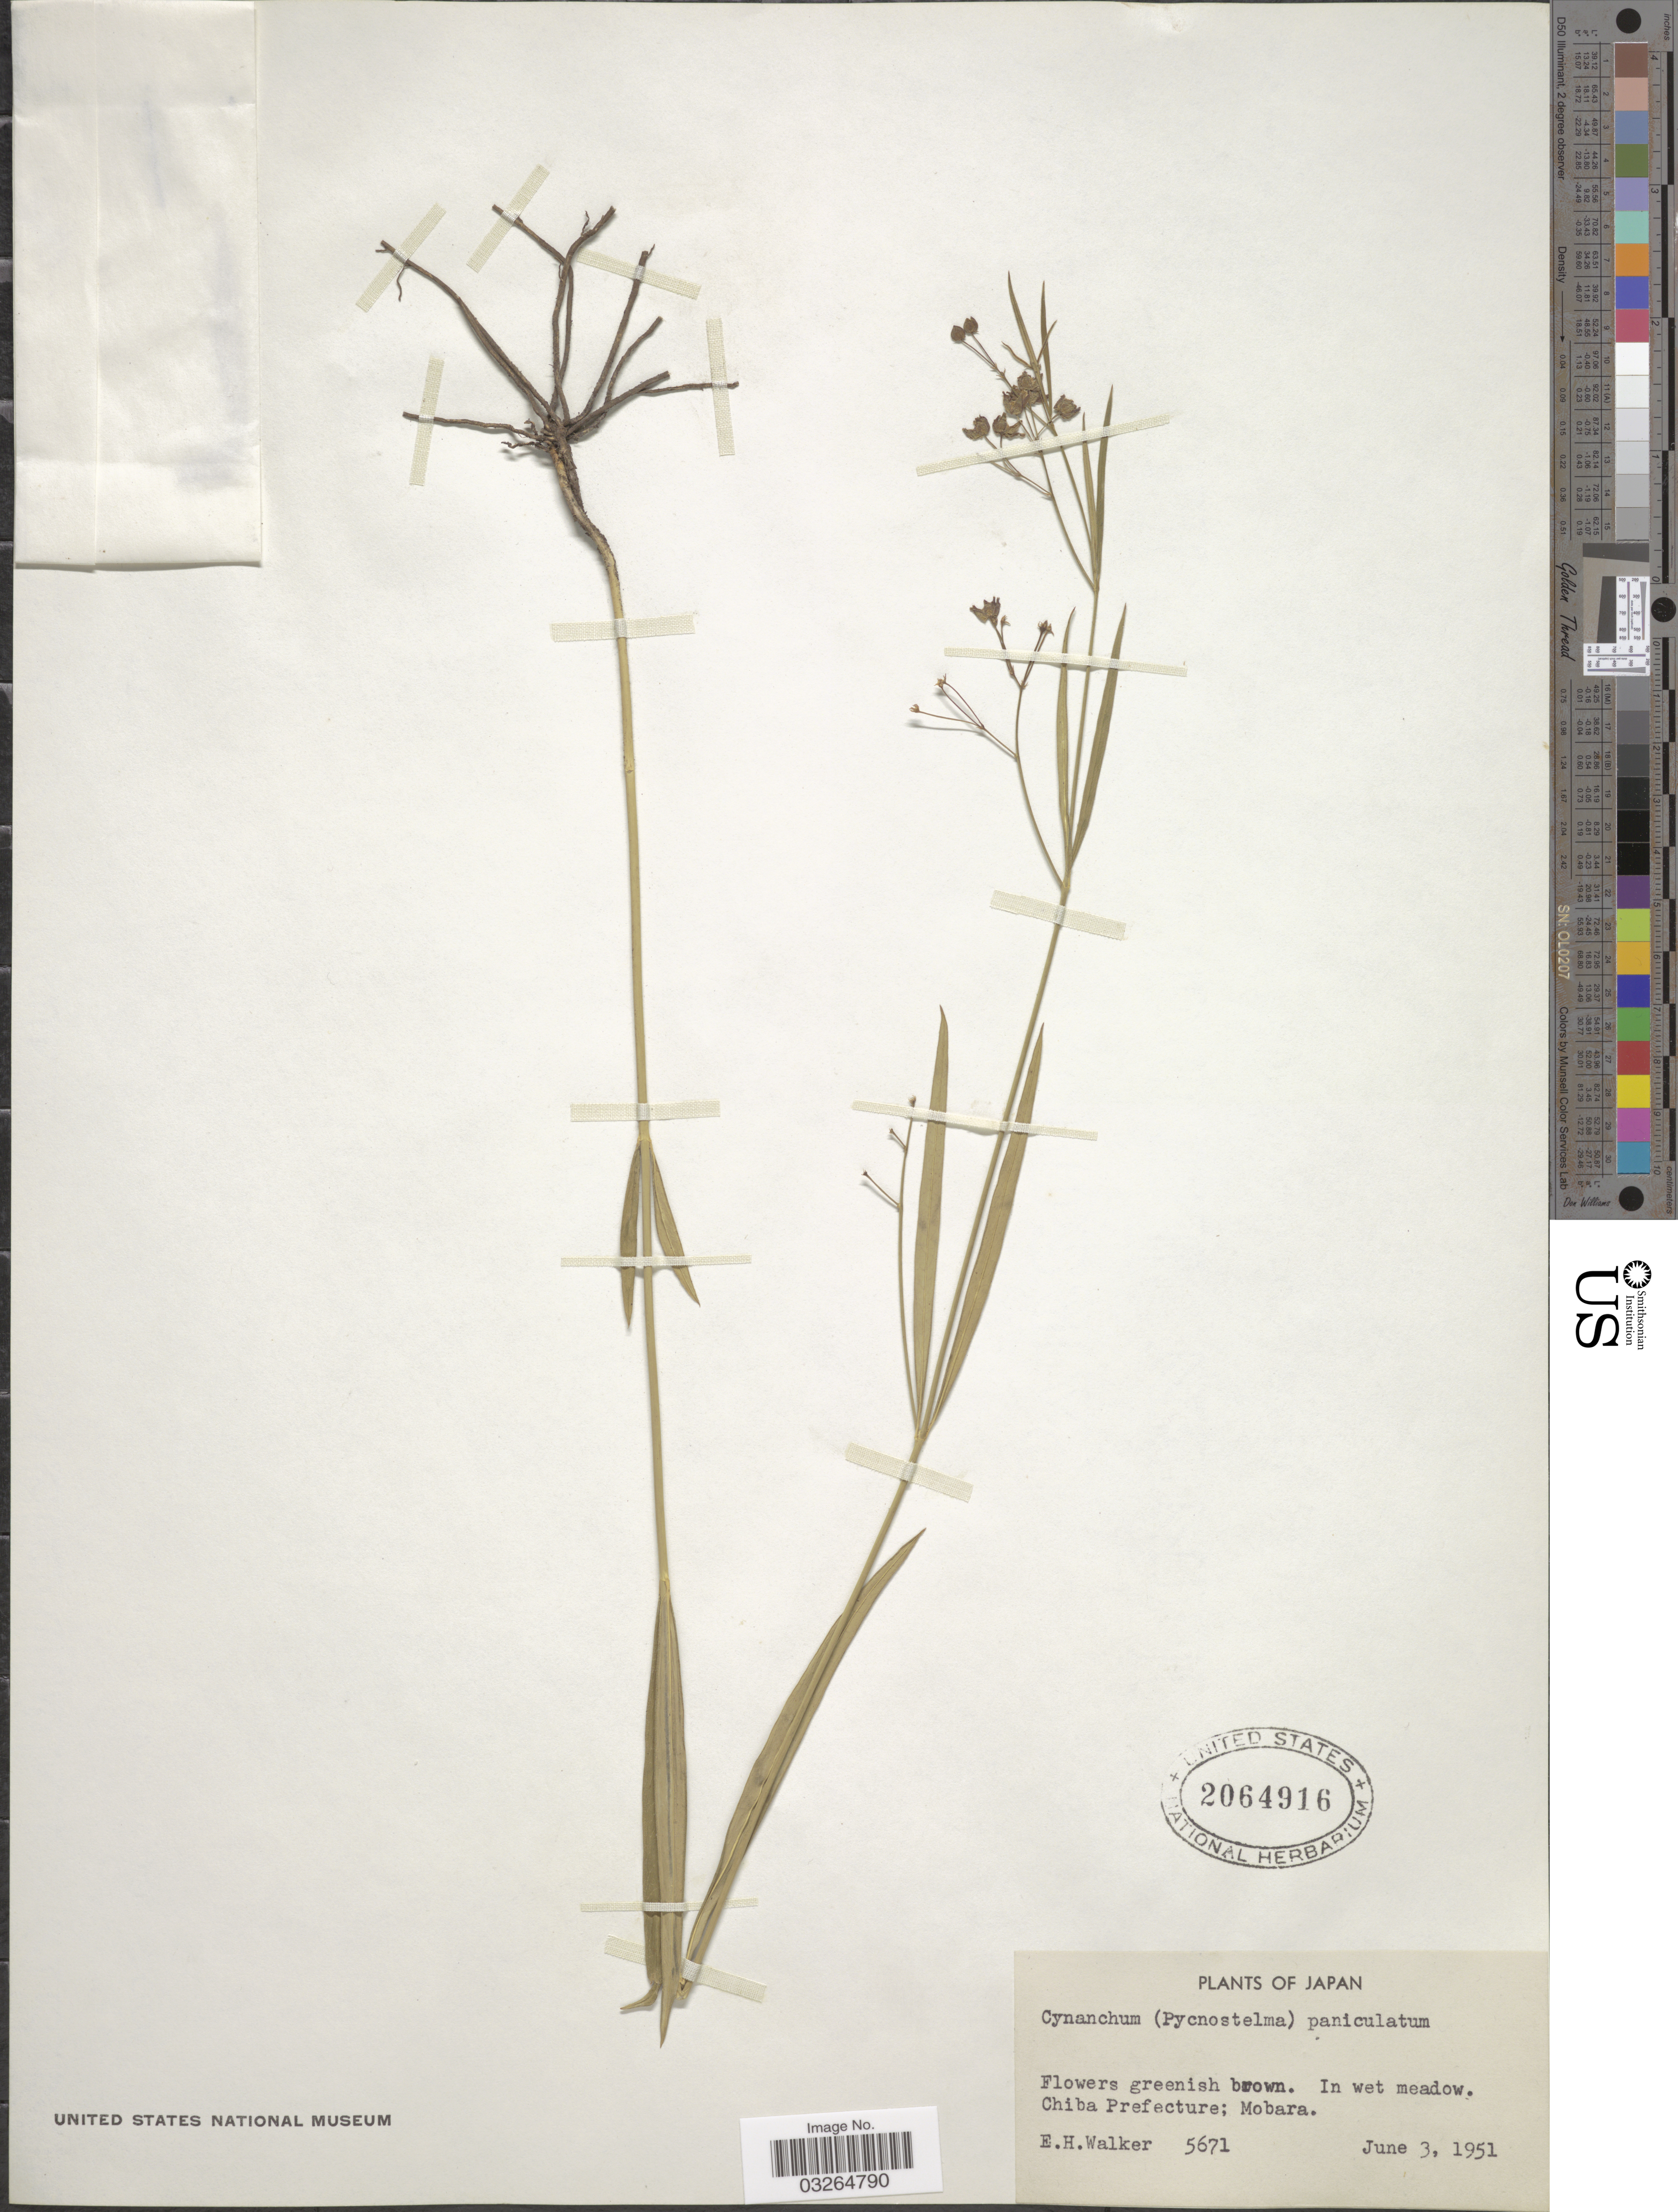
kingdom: Plantae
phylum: Tracheophyta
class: Magnoliopsida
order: Gentianales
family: Apocynaceae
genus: Cynanchum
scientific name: Cynanchum paniculatum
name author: (Bunge) Kitag. ex H. Hara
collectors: E. H. Walker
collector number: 5671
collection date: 1951-06-03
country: Japan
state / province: Tiba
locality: Chiba Prefecture; Mobara.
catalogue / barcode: US 2064916